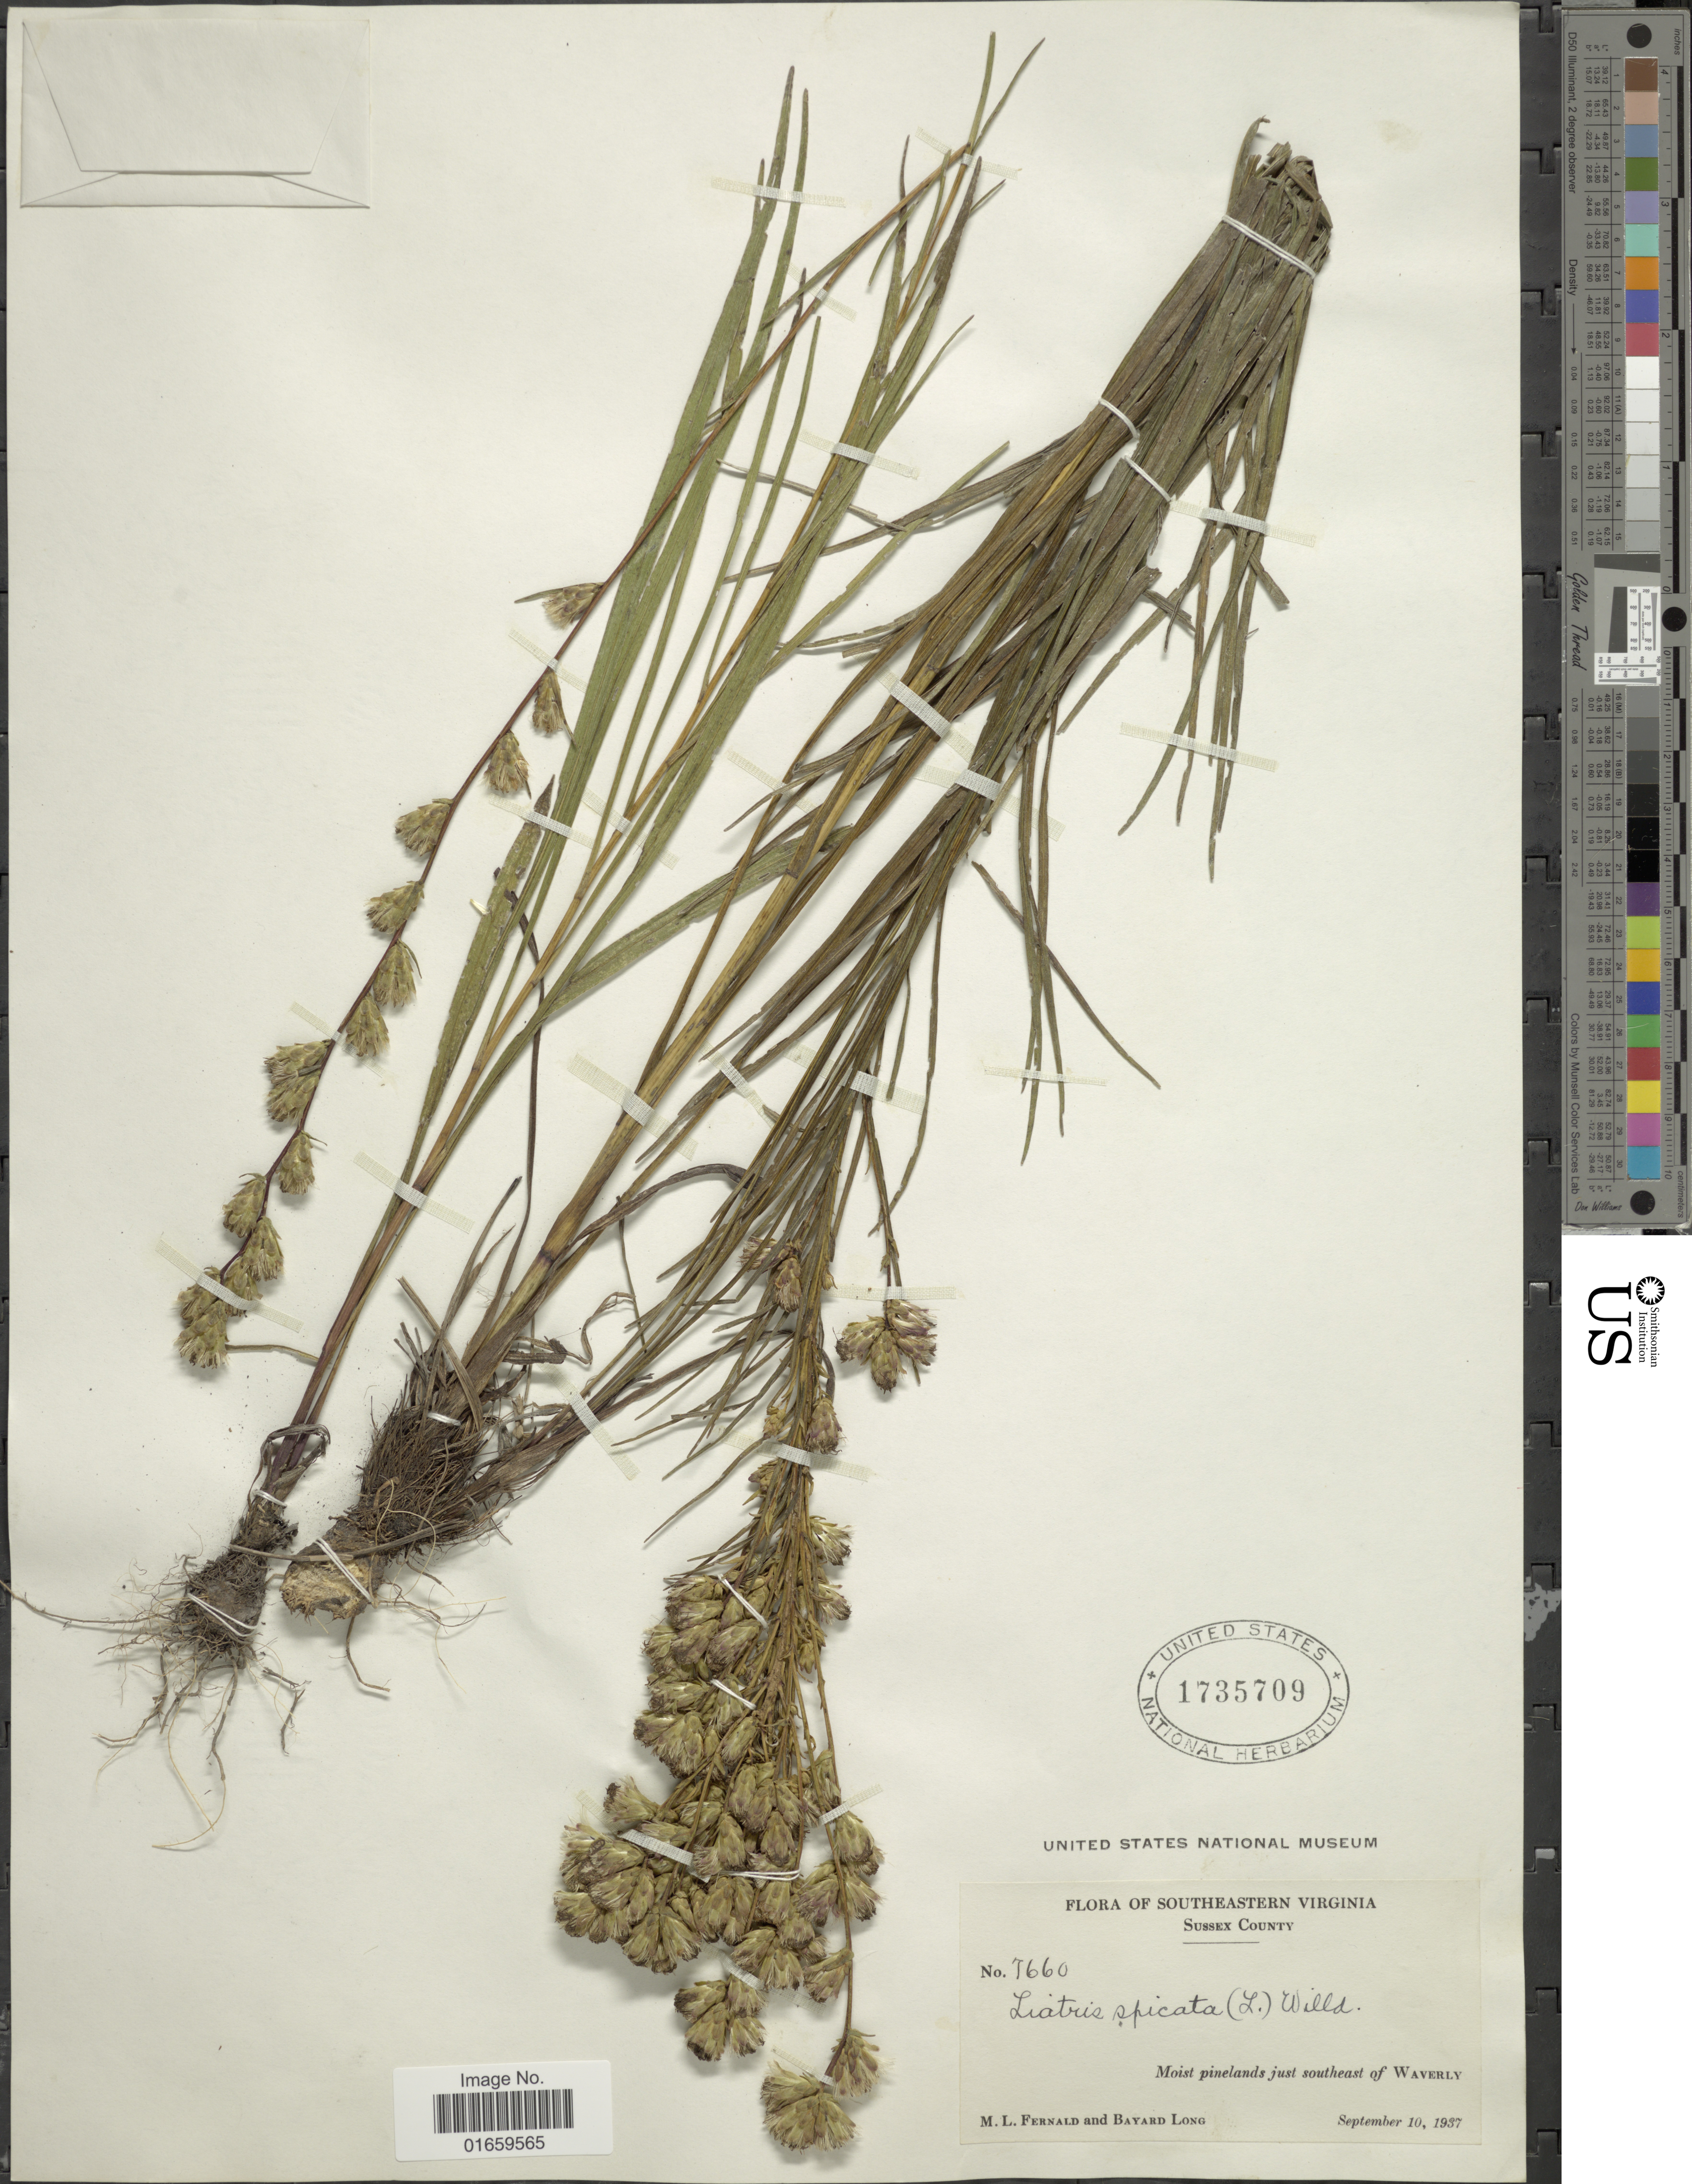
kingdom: Plantae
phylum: Tracheophyta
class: Magnoliopsida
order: Asterales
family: Asteraceae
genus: Liatris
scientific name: Liatris spicata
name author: (L.) Willd.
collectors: M. L. Fernald & B. Long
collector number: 7660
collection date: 1937-09-10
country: United States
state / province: Virginia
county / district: Sussex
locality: Southeastern Virginia, Sussex County, moist pinelands just southeast of Waverly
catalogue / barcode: US 1735709